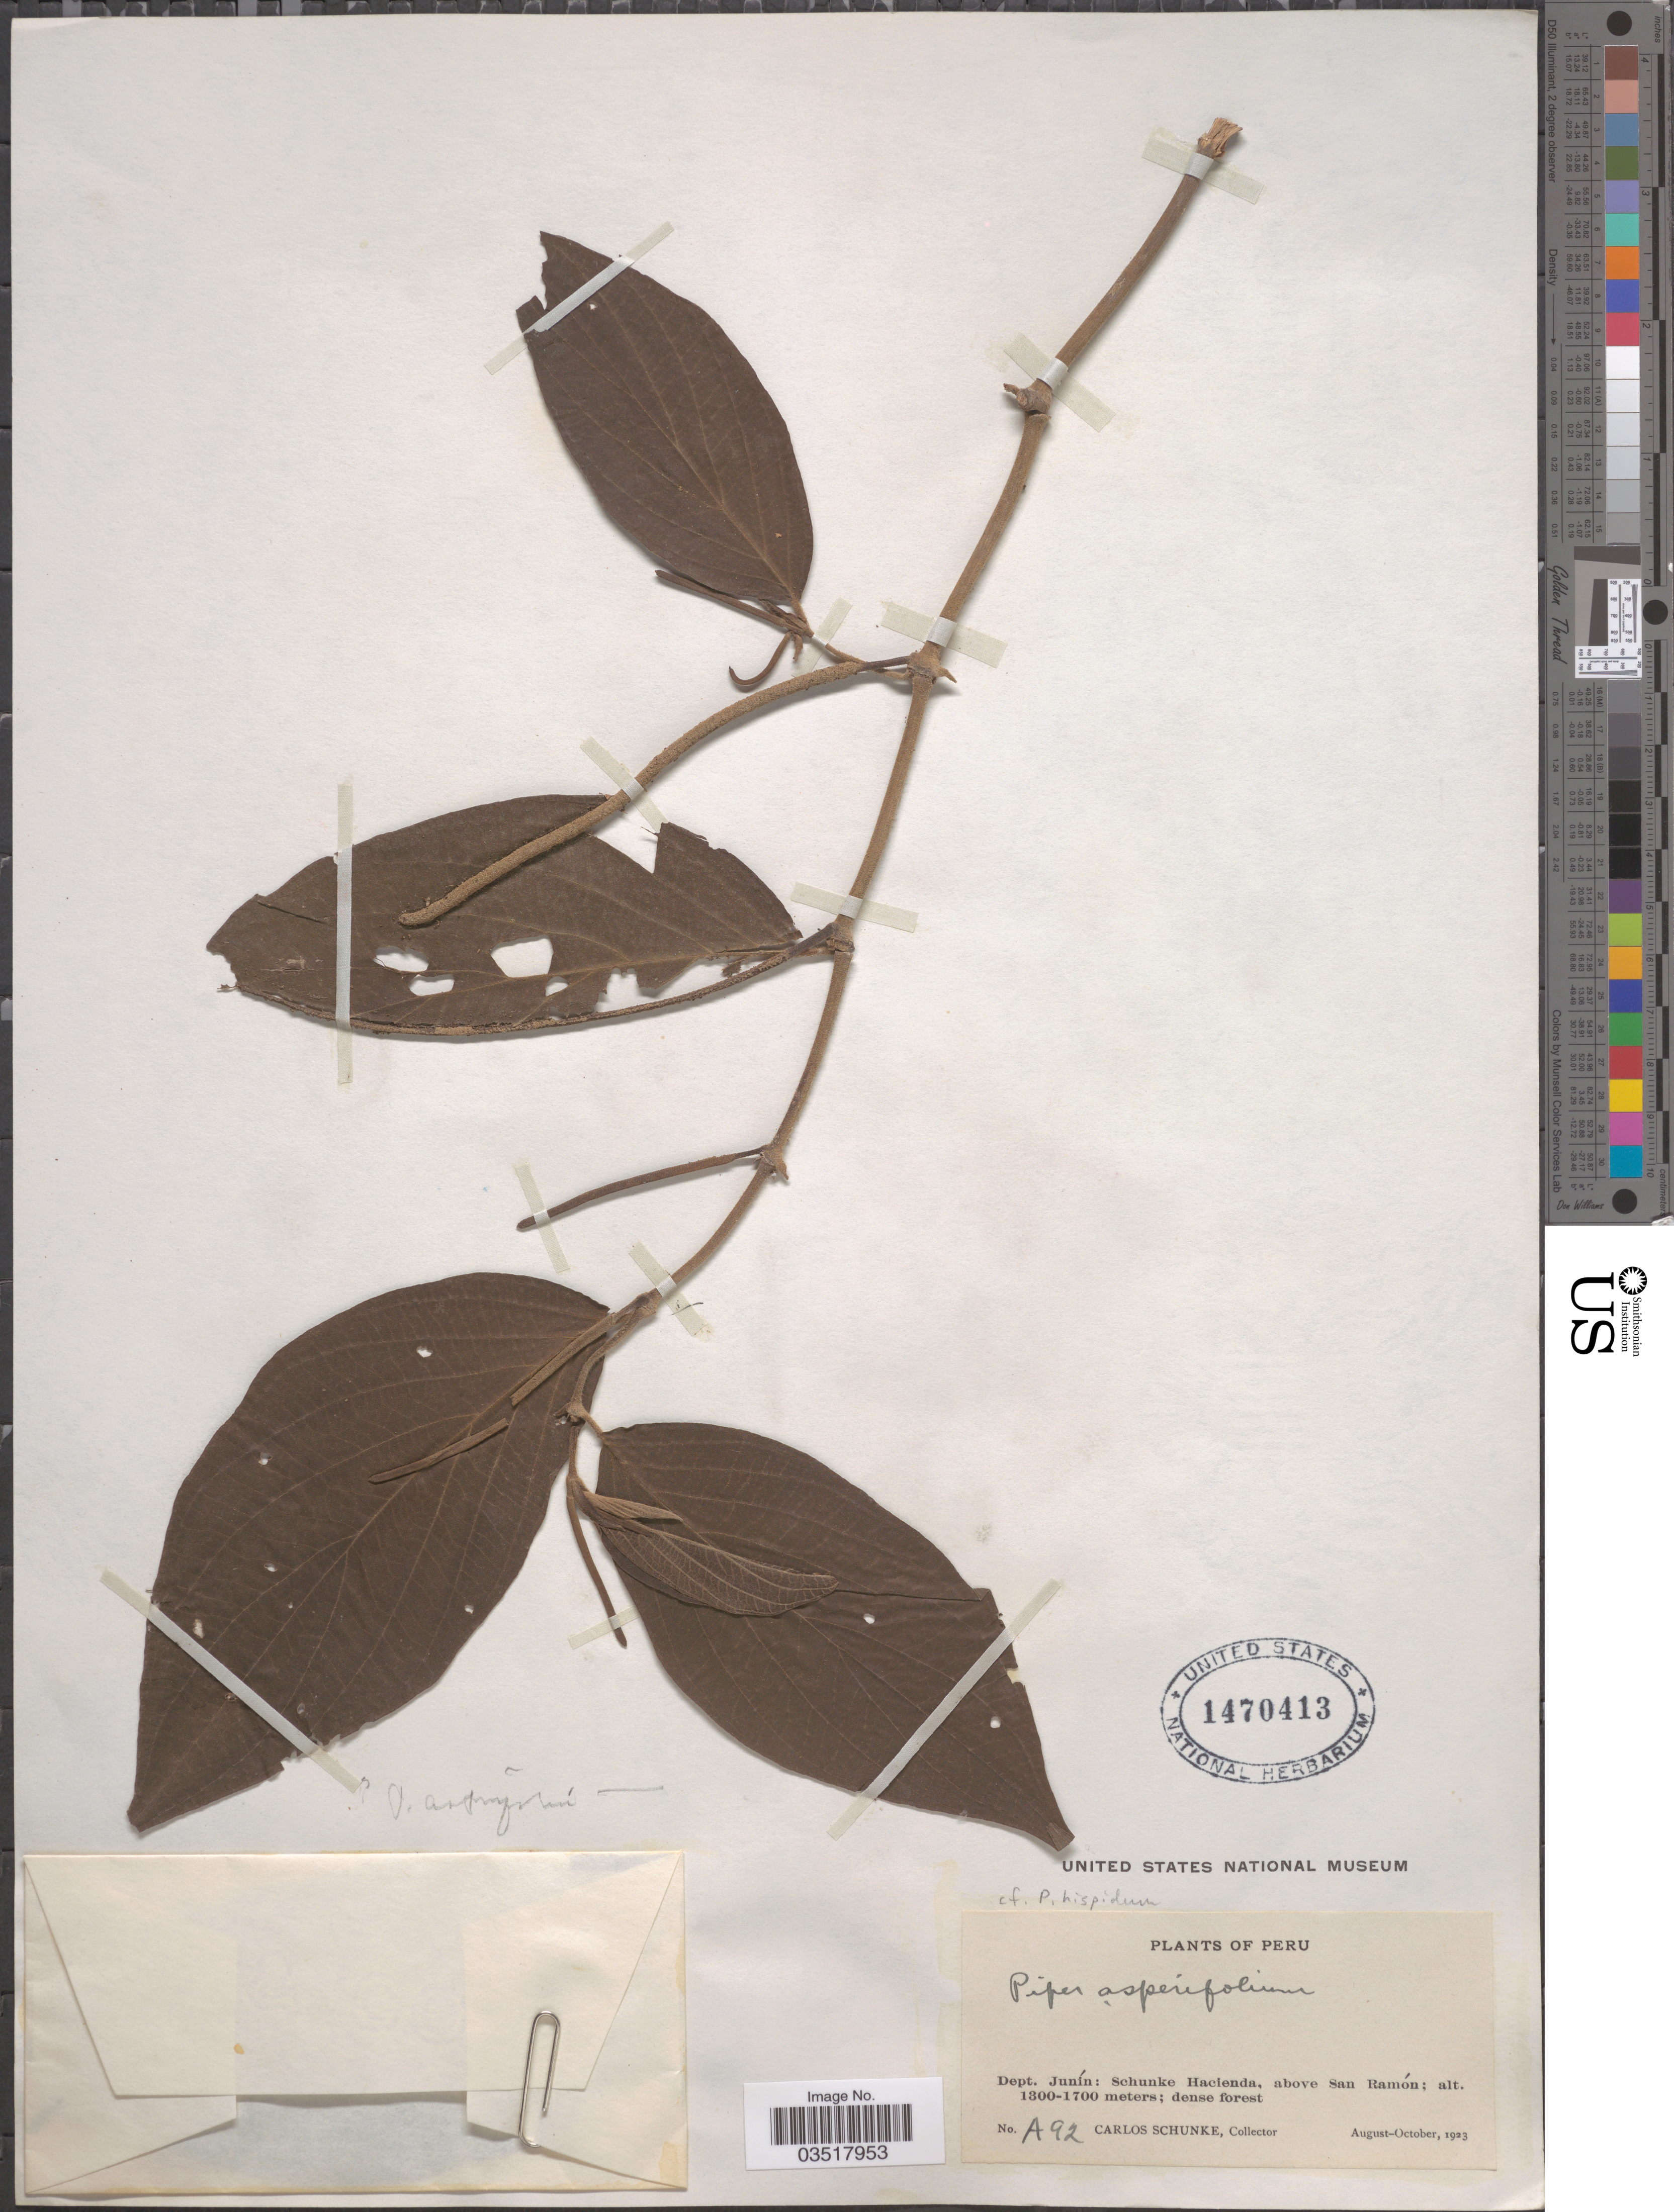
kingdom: Plantae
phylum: Tracheophyta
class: Magnoliopsida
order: Piperales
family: Piperaceae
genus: Piper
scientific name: Piper asperifolium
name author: Rich.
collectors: C. Schunke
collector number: A92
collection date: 1923-08/1923-10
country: Peru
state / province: Junín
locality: Dept. Junín: Schunke Hacienda, above San Ramón.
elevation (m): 1300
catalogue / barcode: US 1470413